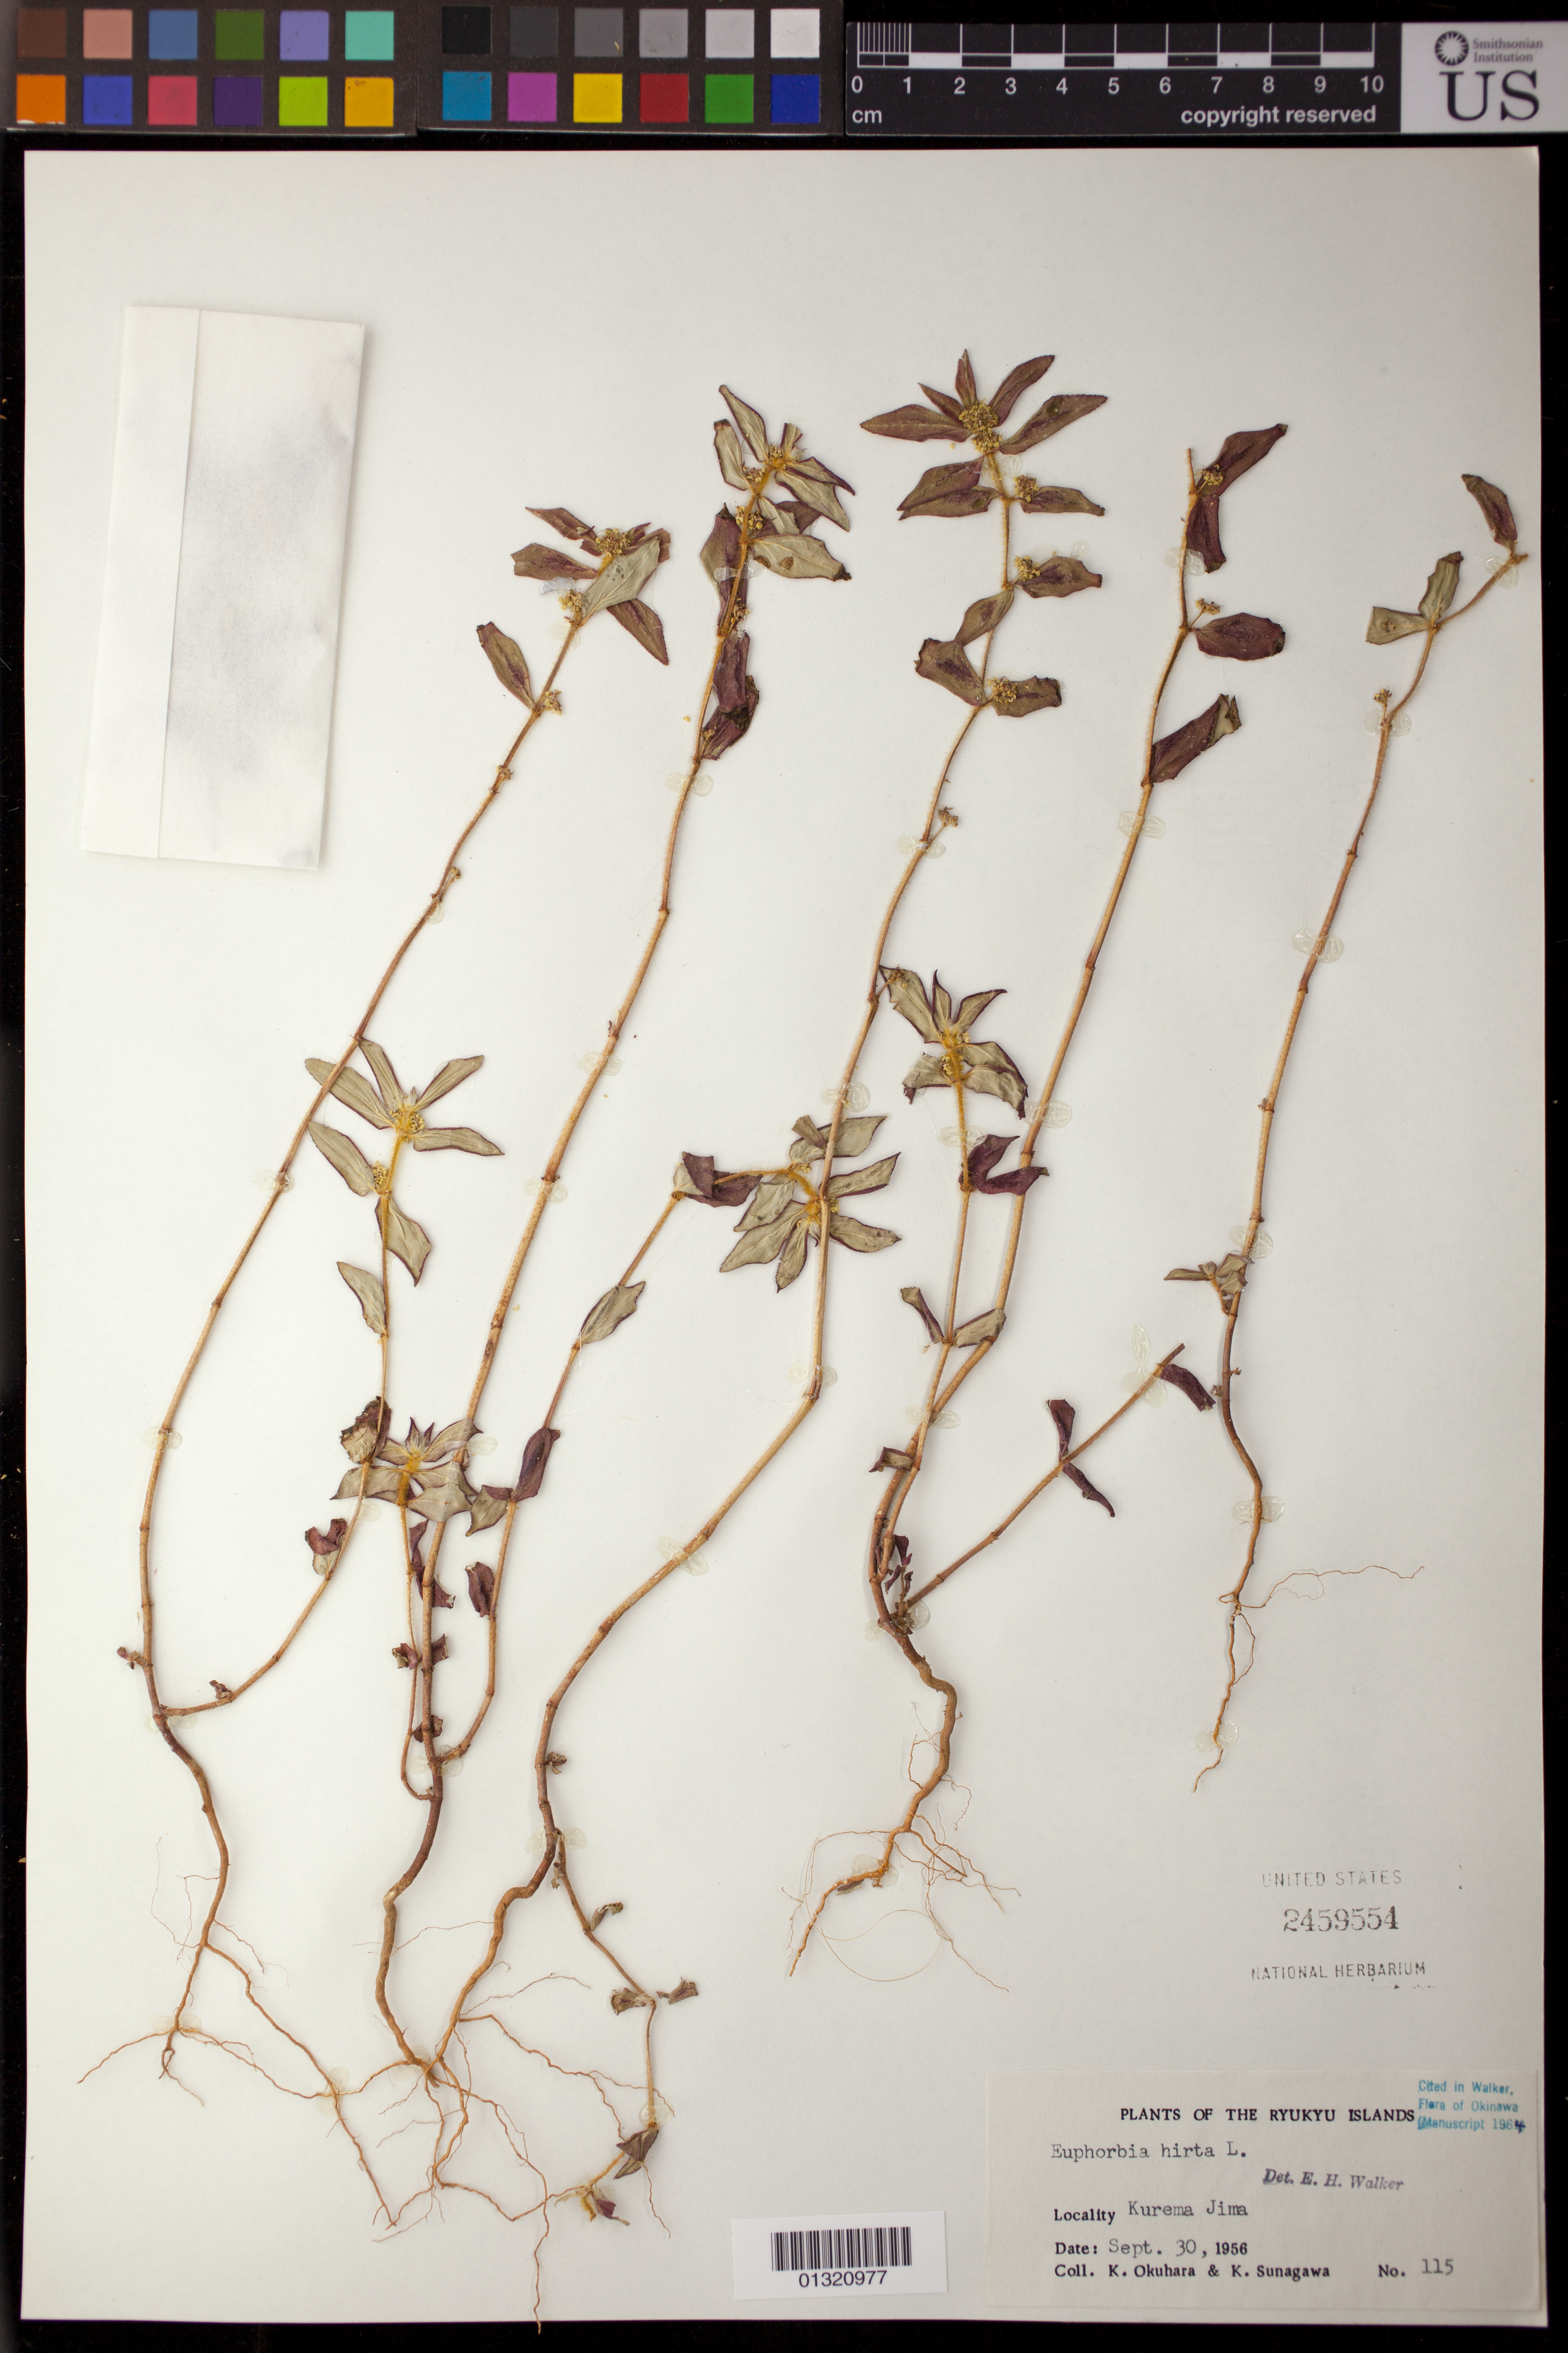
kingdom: Plantae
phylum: Tracheophyta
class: Magnoliopsida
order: Malpighiales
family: Euphorbiaceae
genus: Euphorbia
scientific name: Euphorbia hirta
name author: L.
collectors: K. Okuhara & K. Sunagawa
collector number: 115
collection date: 1956-09-30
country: Japan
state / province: Okinawa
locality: Ryukyu Islands, Kurema Jima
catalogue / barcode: US 2459554